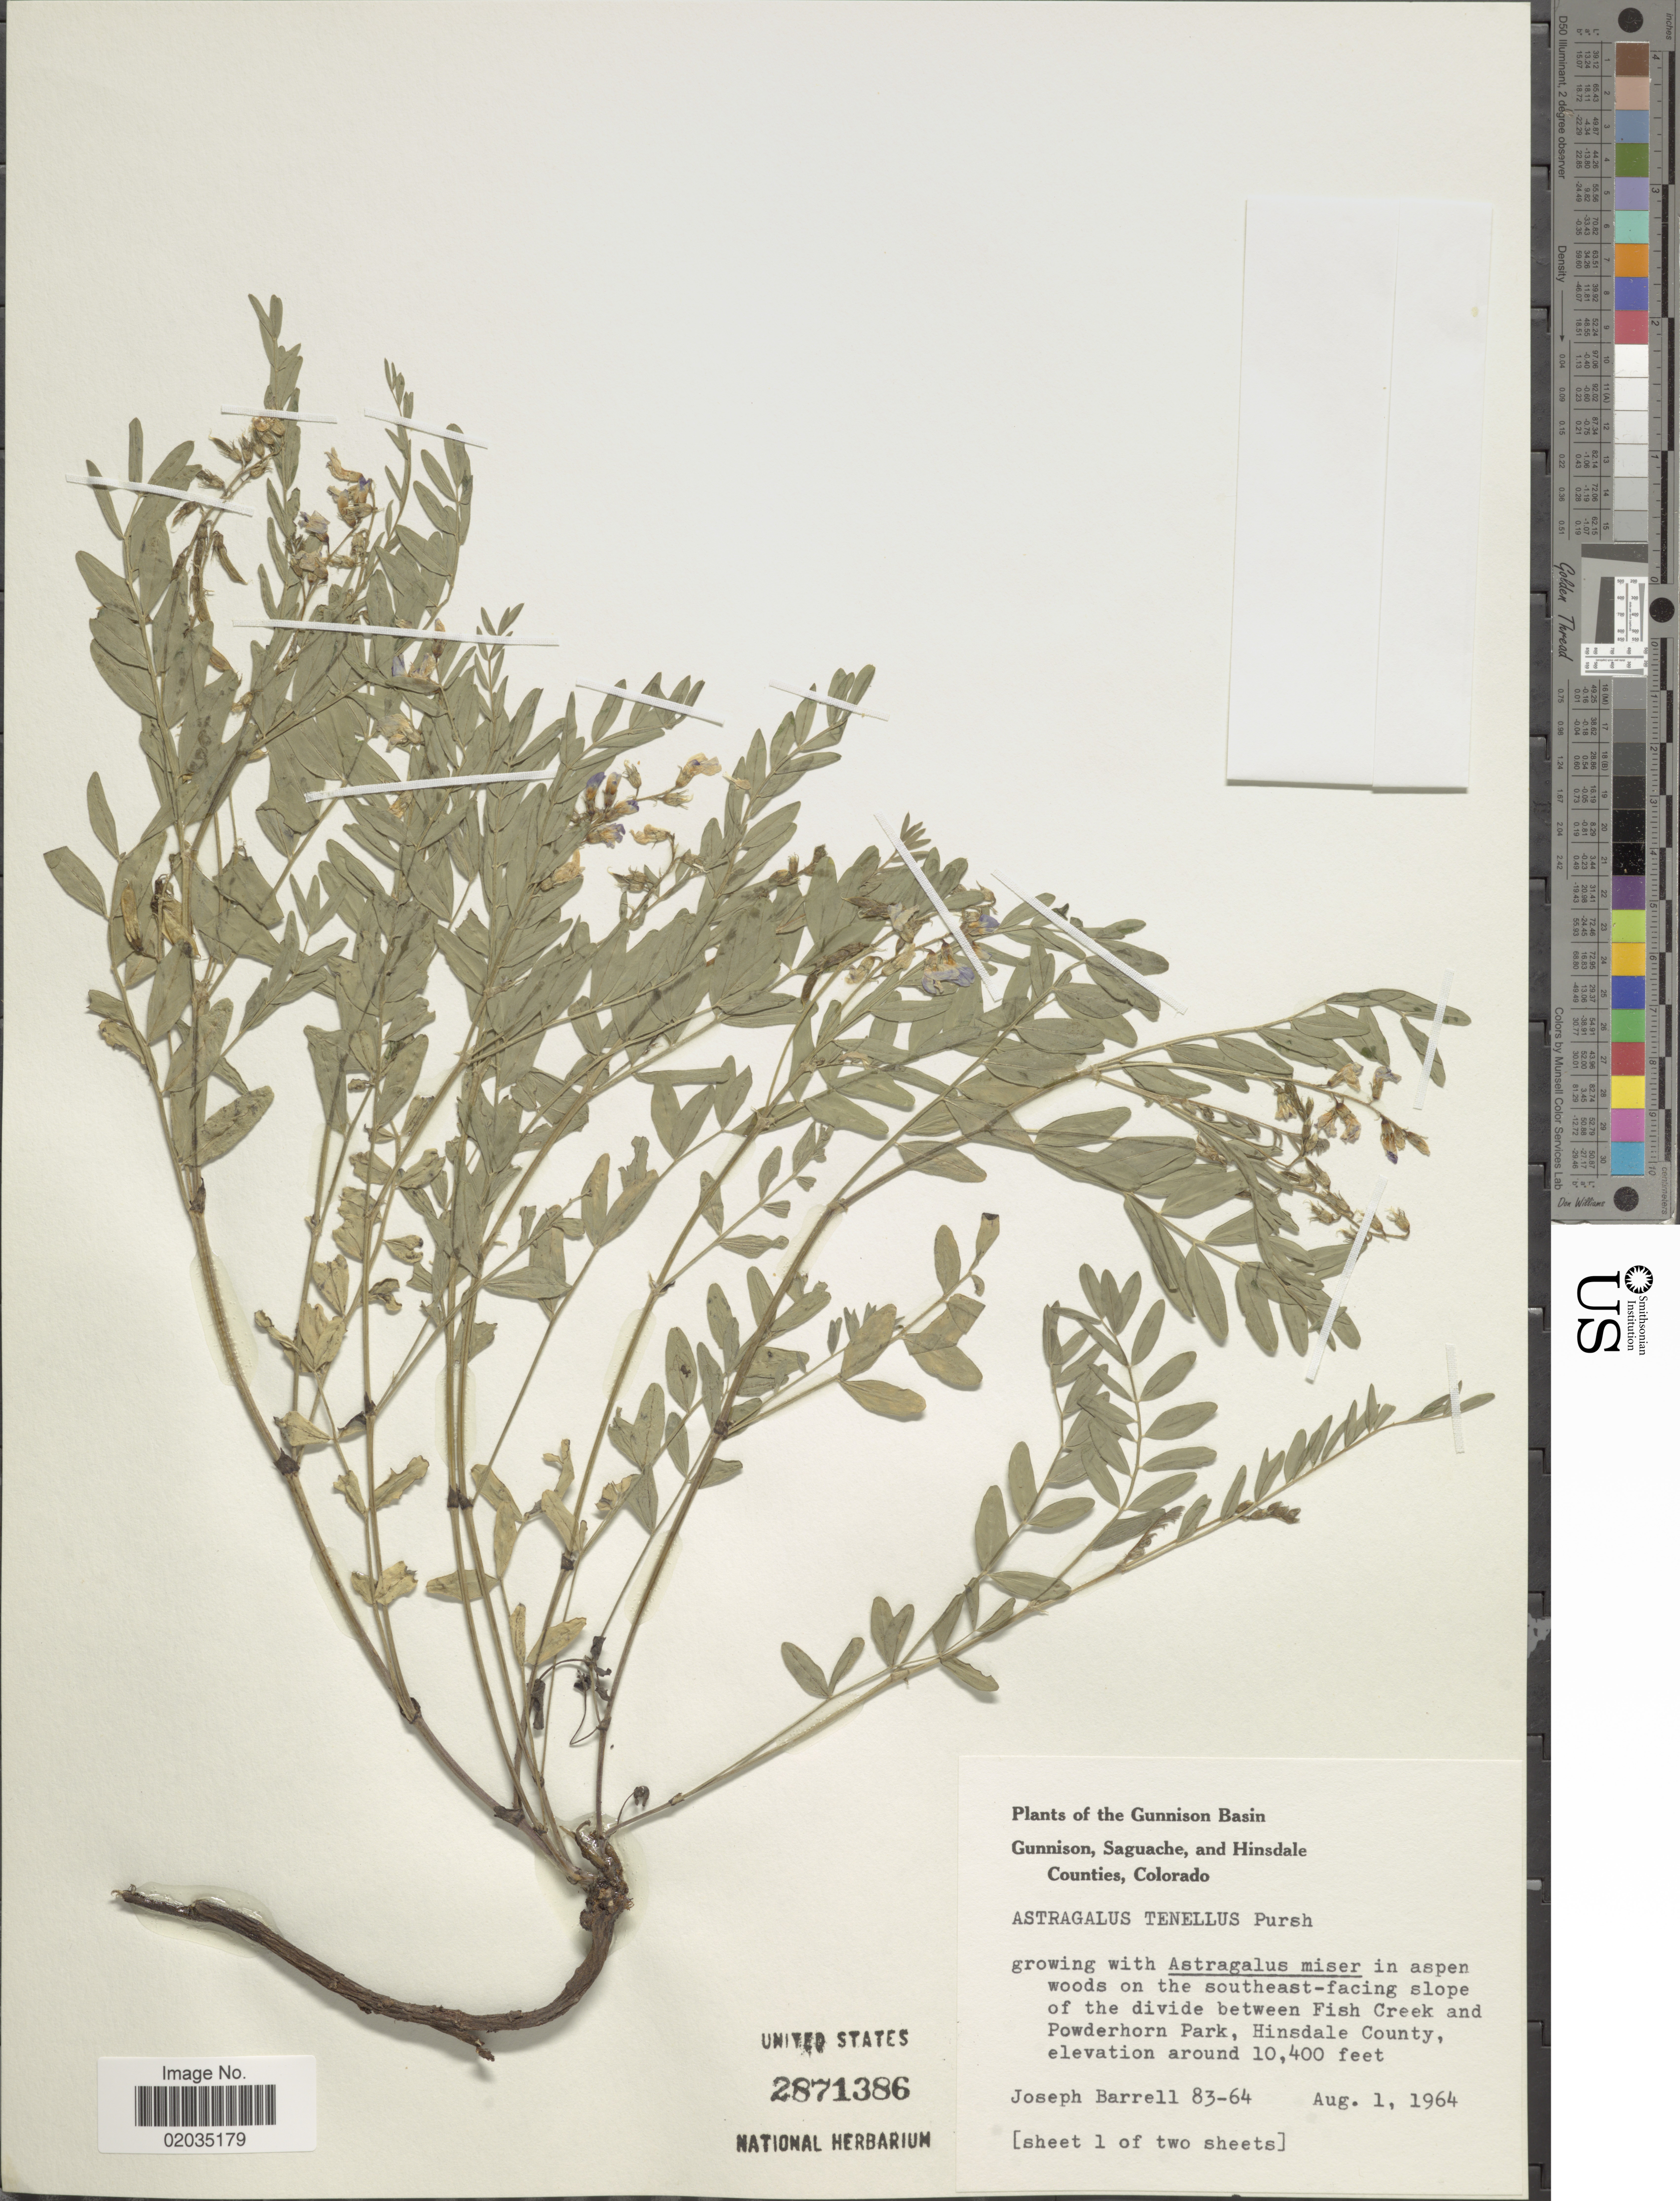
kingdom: Plantae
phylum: Tracheophyta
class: Magnoliopsida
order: Fabales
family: Fabaceae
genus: Astragalus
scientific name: Astragalus tenellus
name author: Pursh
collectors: J. Barrell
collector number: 83-64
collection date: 1964-08-01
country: United States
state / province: Colorado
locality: The Gunnison Basin Gunnison, Saguache, and Hinsdale Counties, growing with Astragalus miser in aspen woods on the southeast-facing slope of the divide between Fish Creek and Powderhorn Park, Hinsdale County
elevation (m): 3170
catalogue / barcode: US 2871386